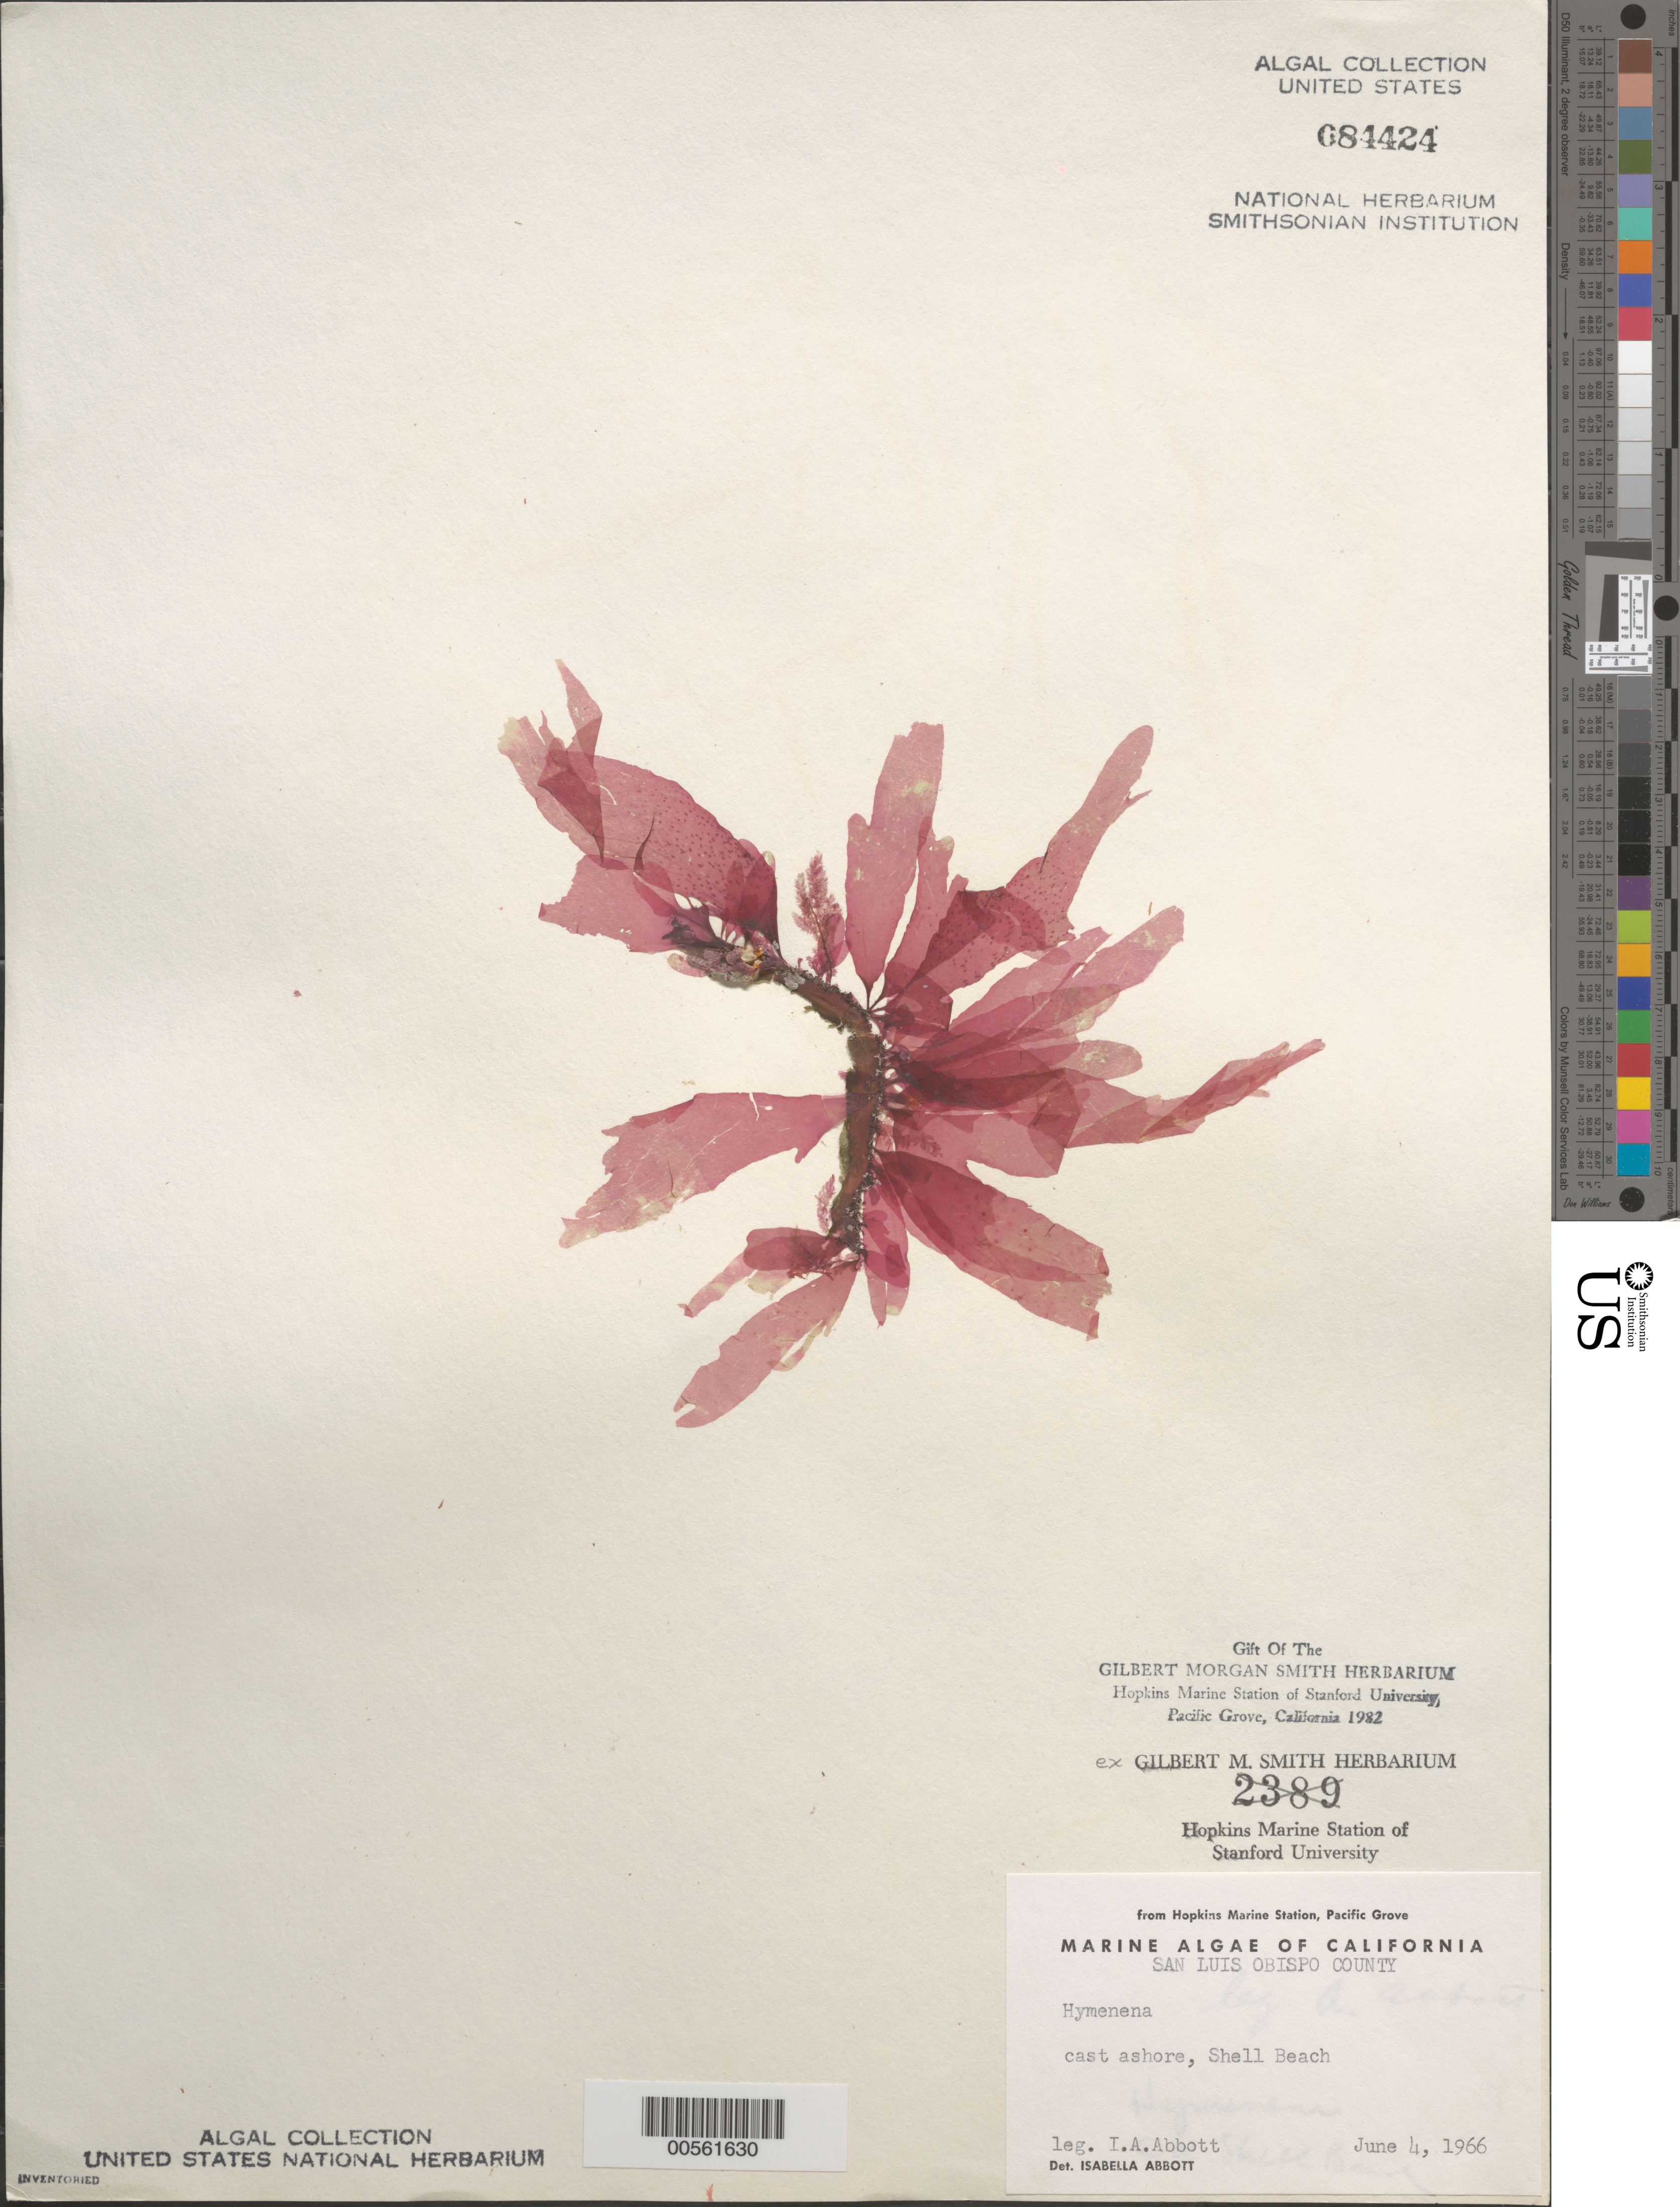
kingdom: Plantae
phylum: Rhodophyta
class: Florideophyceae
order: Ceramiales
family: Delesseriaceae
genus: Hymenena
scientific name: Hymenena sp.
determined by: Abbott, Isabella A.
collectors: I. A. Abbott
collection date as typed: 04 Jun 1966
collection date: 1966-06-04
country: United States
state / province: California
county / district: San Luis Obispo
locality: Shell Beach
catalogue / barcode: US 84424